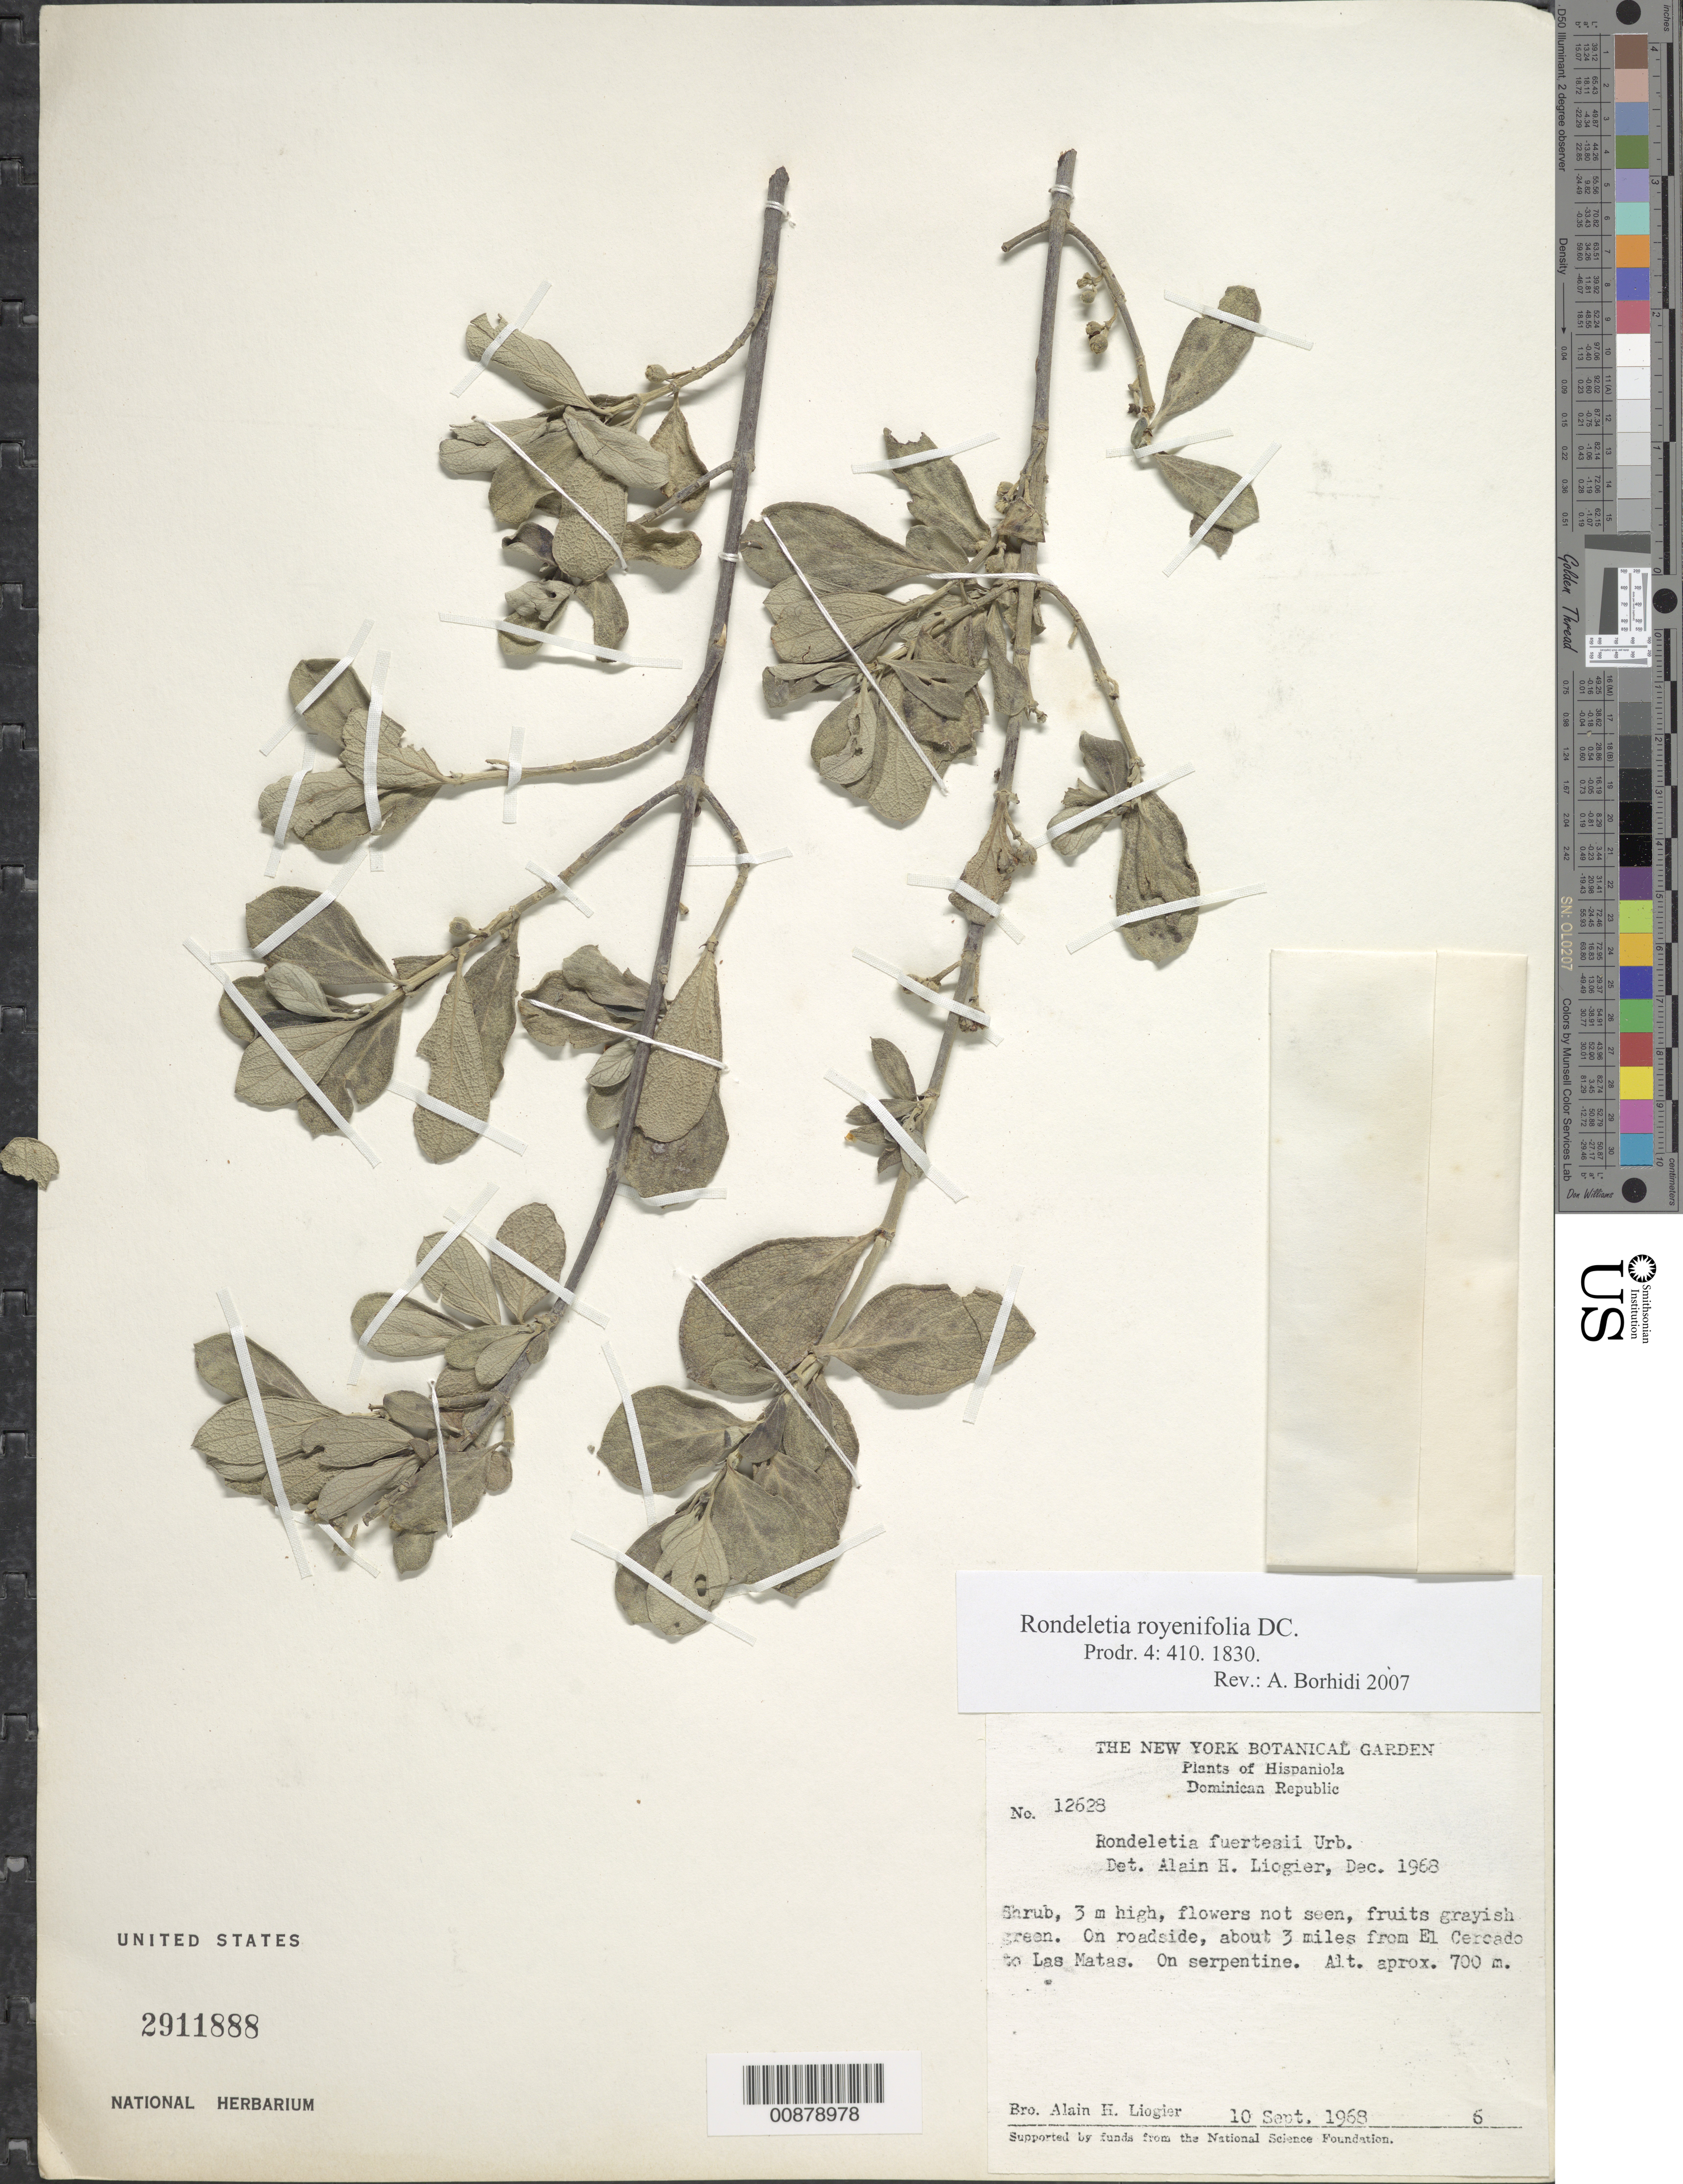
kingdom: Plantae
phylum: Tracheophyta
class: Magnoliopsida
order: Gentianales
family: Rubiaceae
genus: Rondeletia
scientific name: Rondeletia royenaefolia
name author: DC.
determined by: Borhidi, Attila L.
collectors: A. H. Liogier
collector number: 12628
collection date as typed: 10 Sep 1968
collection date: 1968-09-10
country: Dominican Republic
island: Hispaniola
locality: About 3 mi. from El Cercado to Las Matas.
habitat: On roadside, serpentine soil.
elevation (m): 700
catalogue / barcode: US 2911888